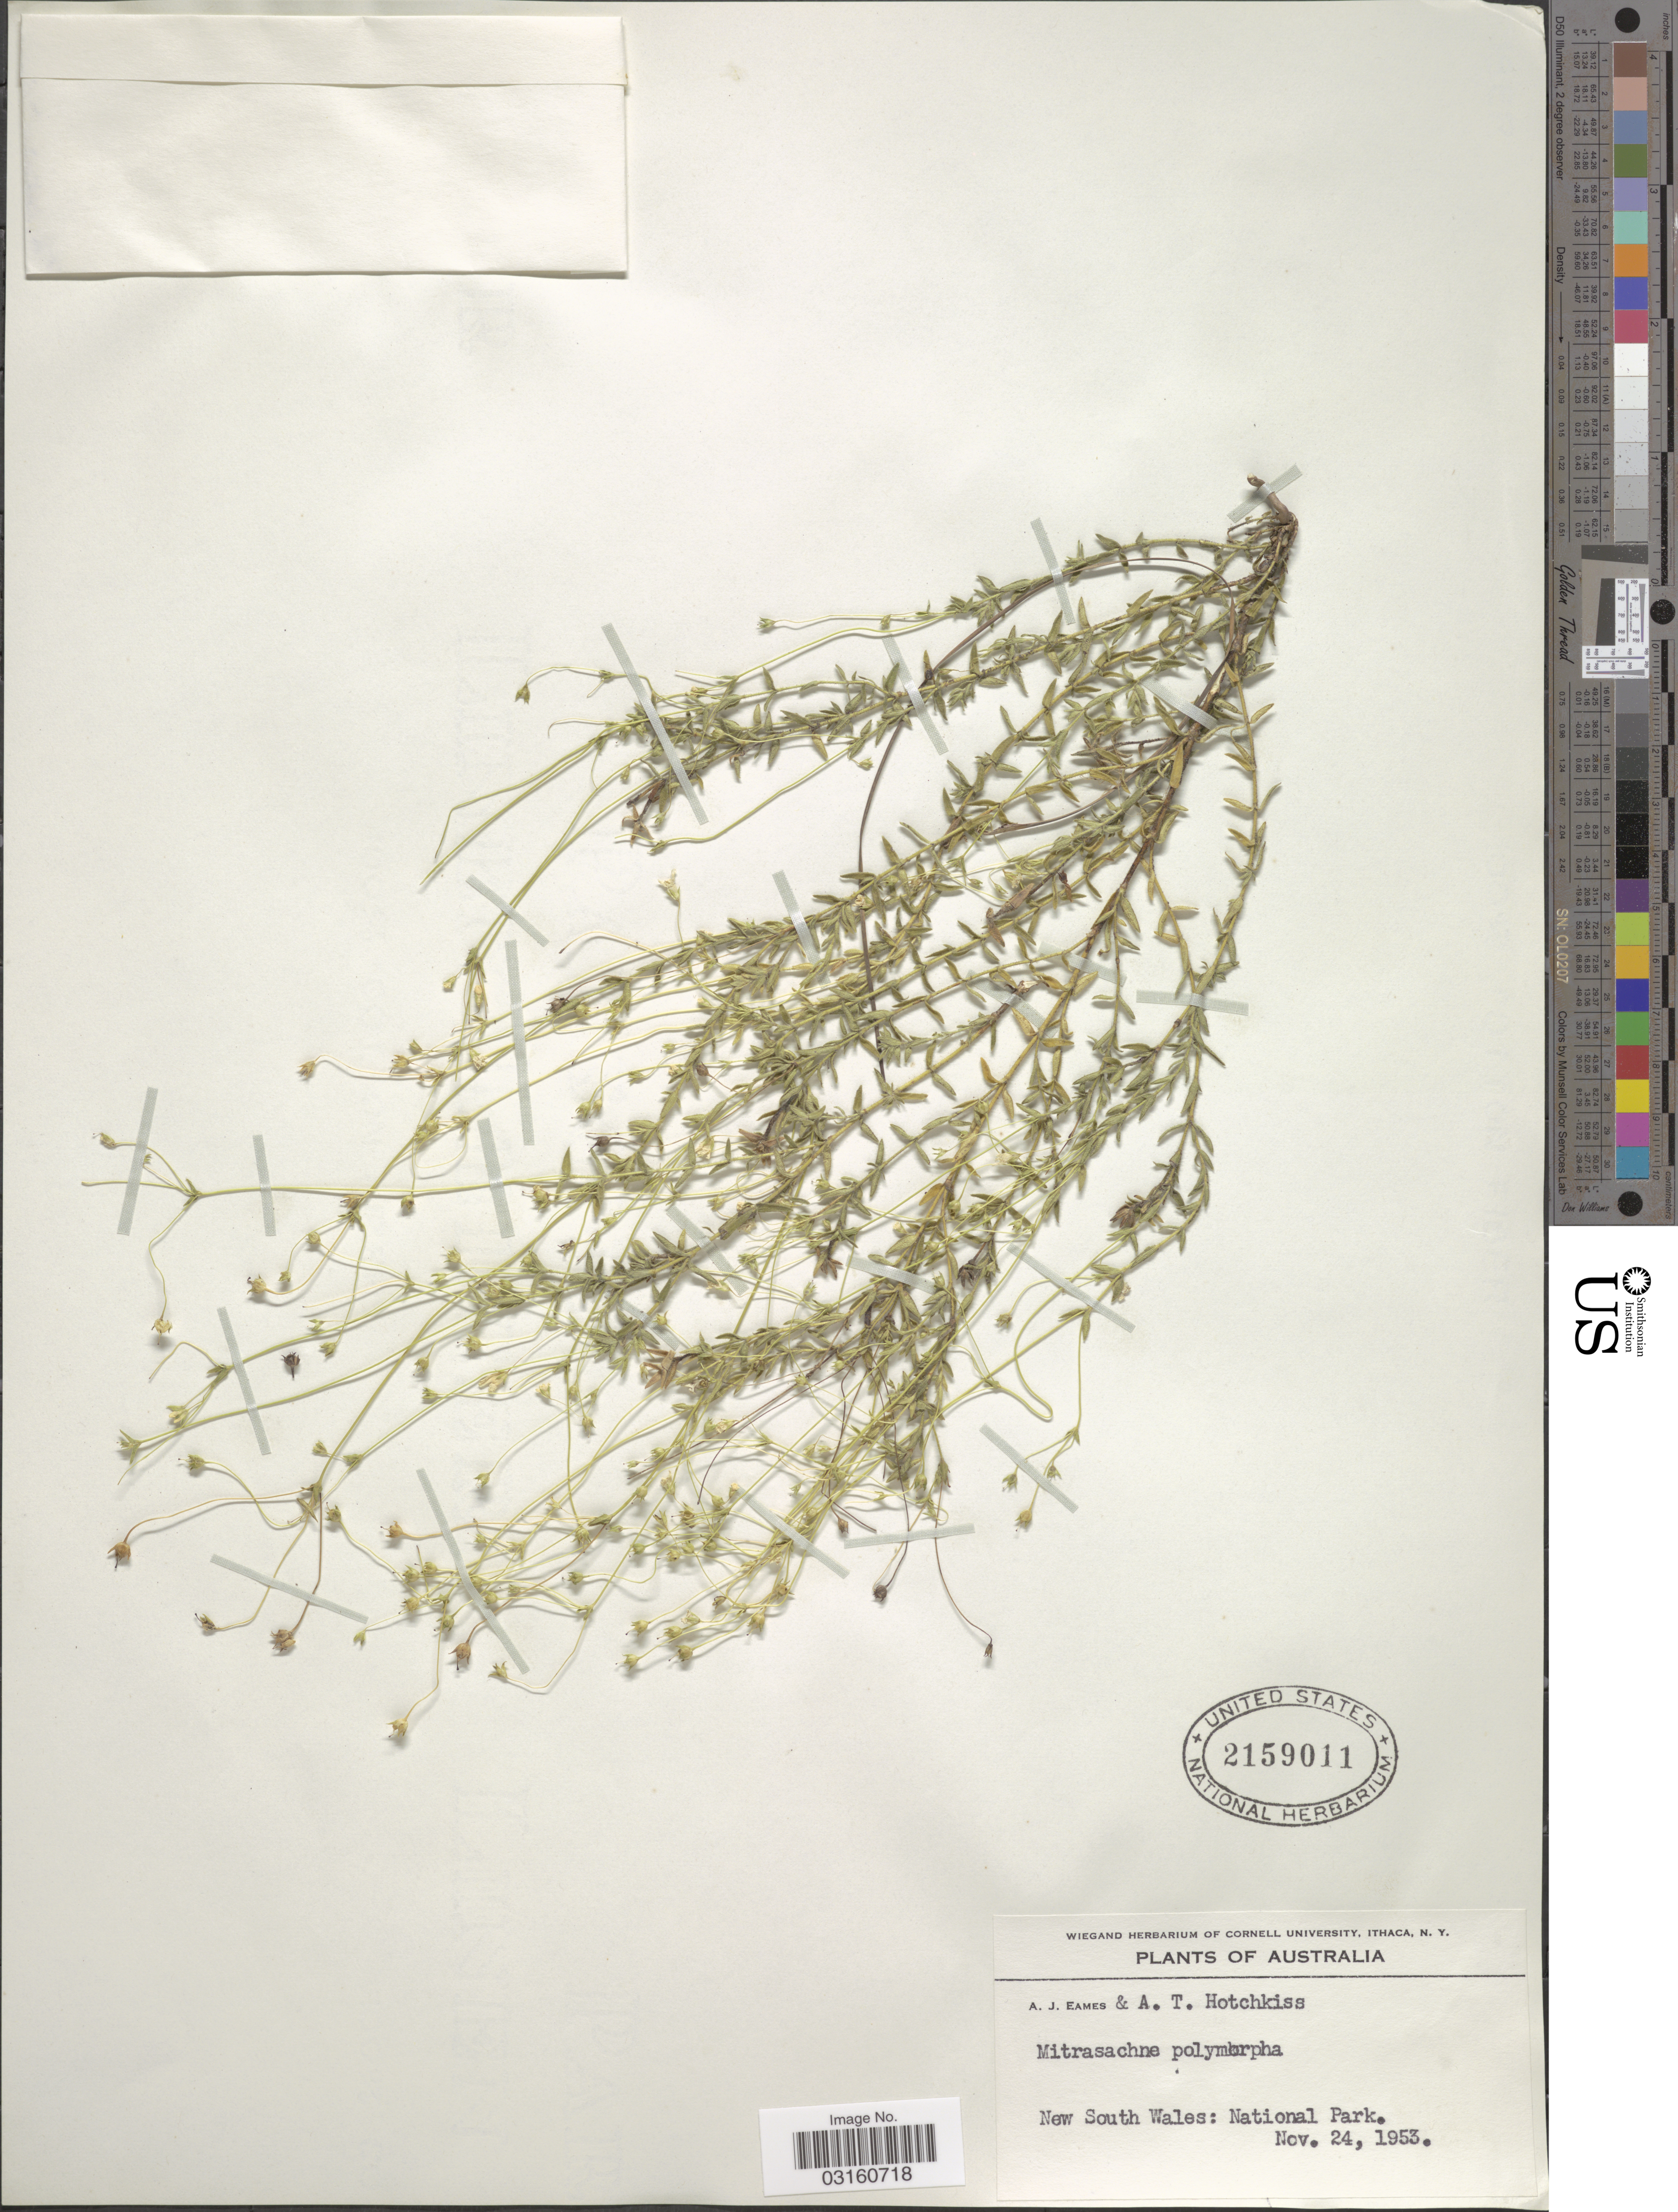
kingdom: Plantae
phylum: Tracheophyta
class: Magnoliopsida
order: Gentianales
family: Loganiaceae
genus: Mitrasacme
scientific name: Mitrasacme polymorpha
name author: R. Br.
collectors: A. J. Eames & A. Hotchkiss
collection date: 1953-11-24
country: Australia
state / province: New South Wales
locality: National Park.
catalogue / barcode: US 2159011